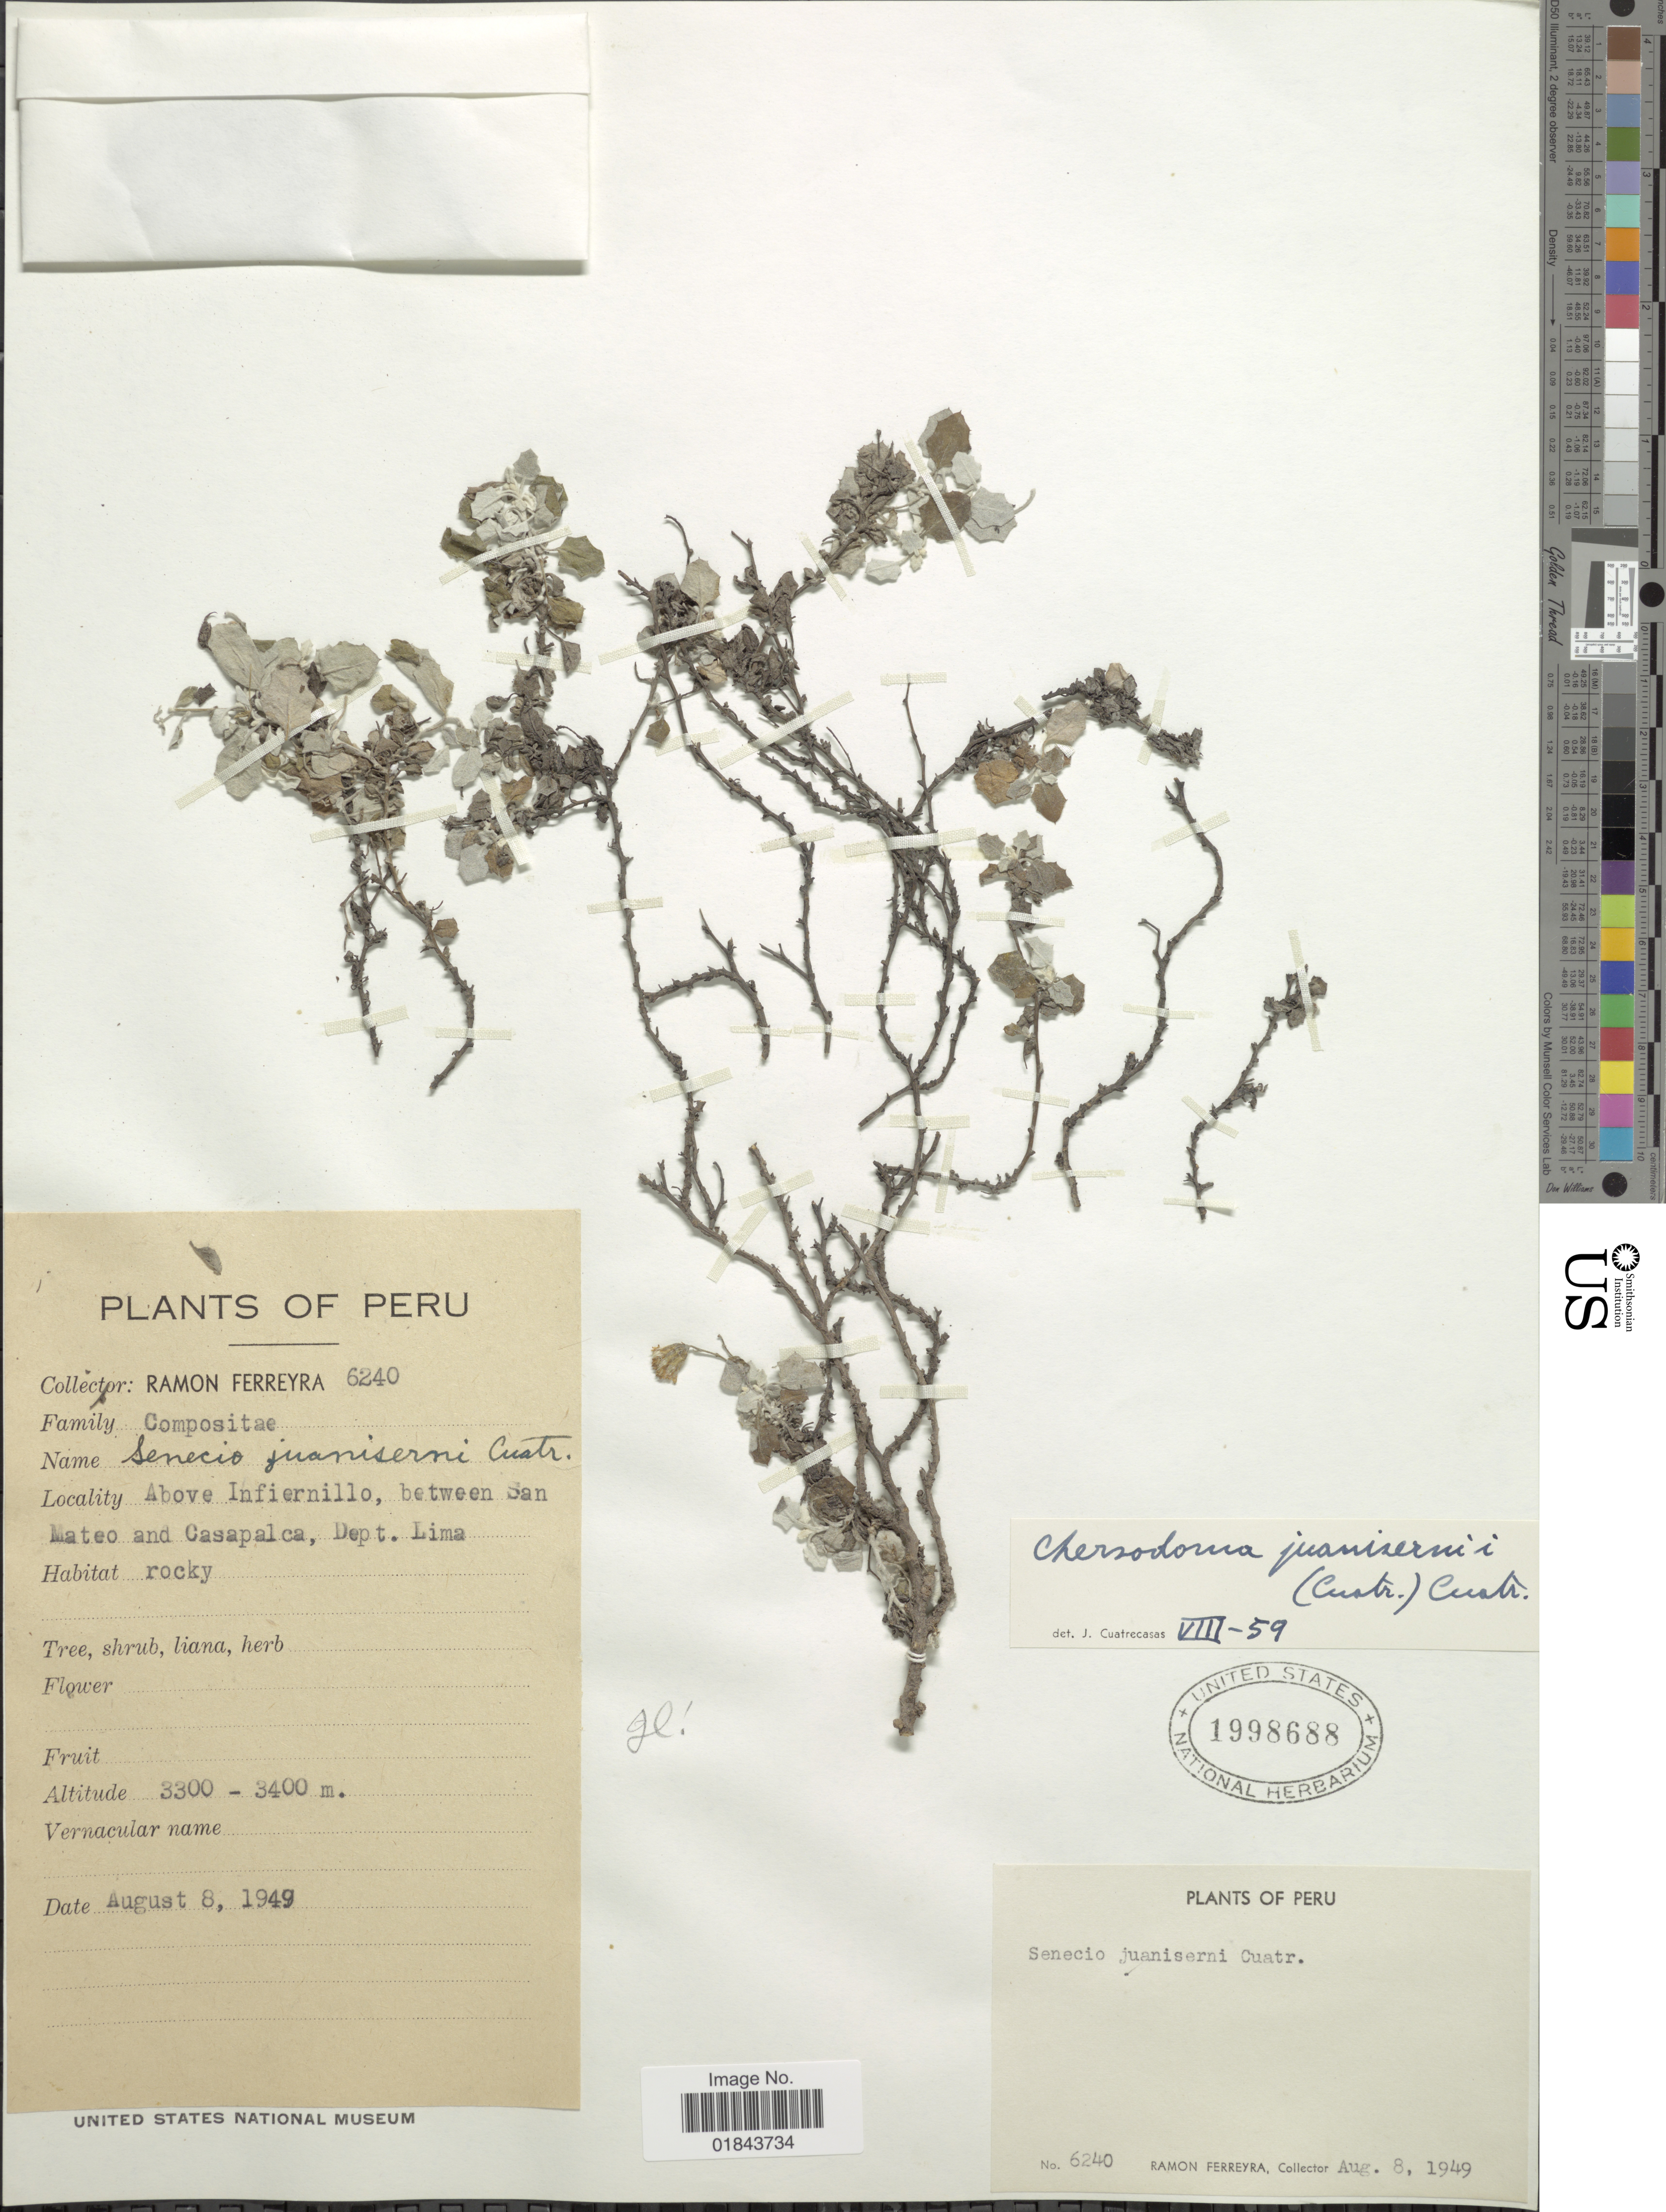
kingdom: Plantae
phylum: Tracheophyta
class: Magnoliopsida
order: Asterales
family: Asteraceae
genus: Chersodoma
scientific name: Chersodoma juanisernii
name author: (Cuatrec.) Cuatrec.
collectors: R. A. Ferreyra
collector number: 6240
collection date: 1949-08-08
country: Peru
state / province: Lima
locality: Above Infiernillo, between San Mateo and Casapalca, Dept. Lima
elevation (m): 3300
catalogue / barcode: US 1998688